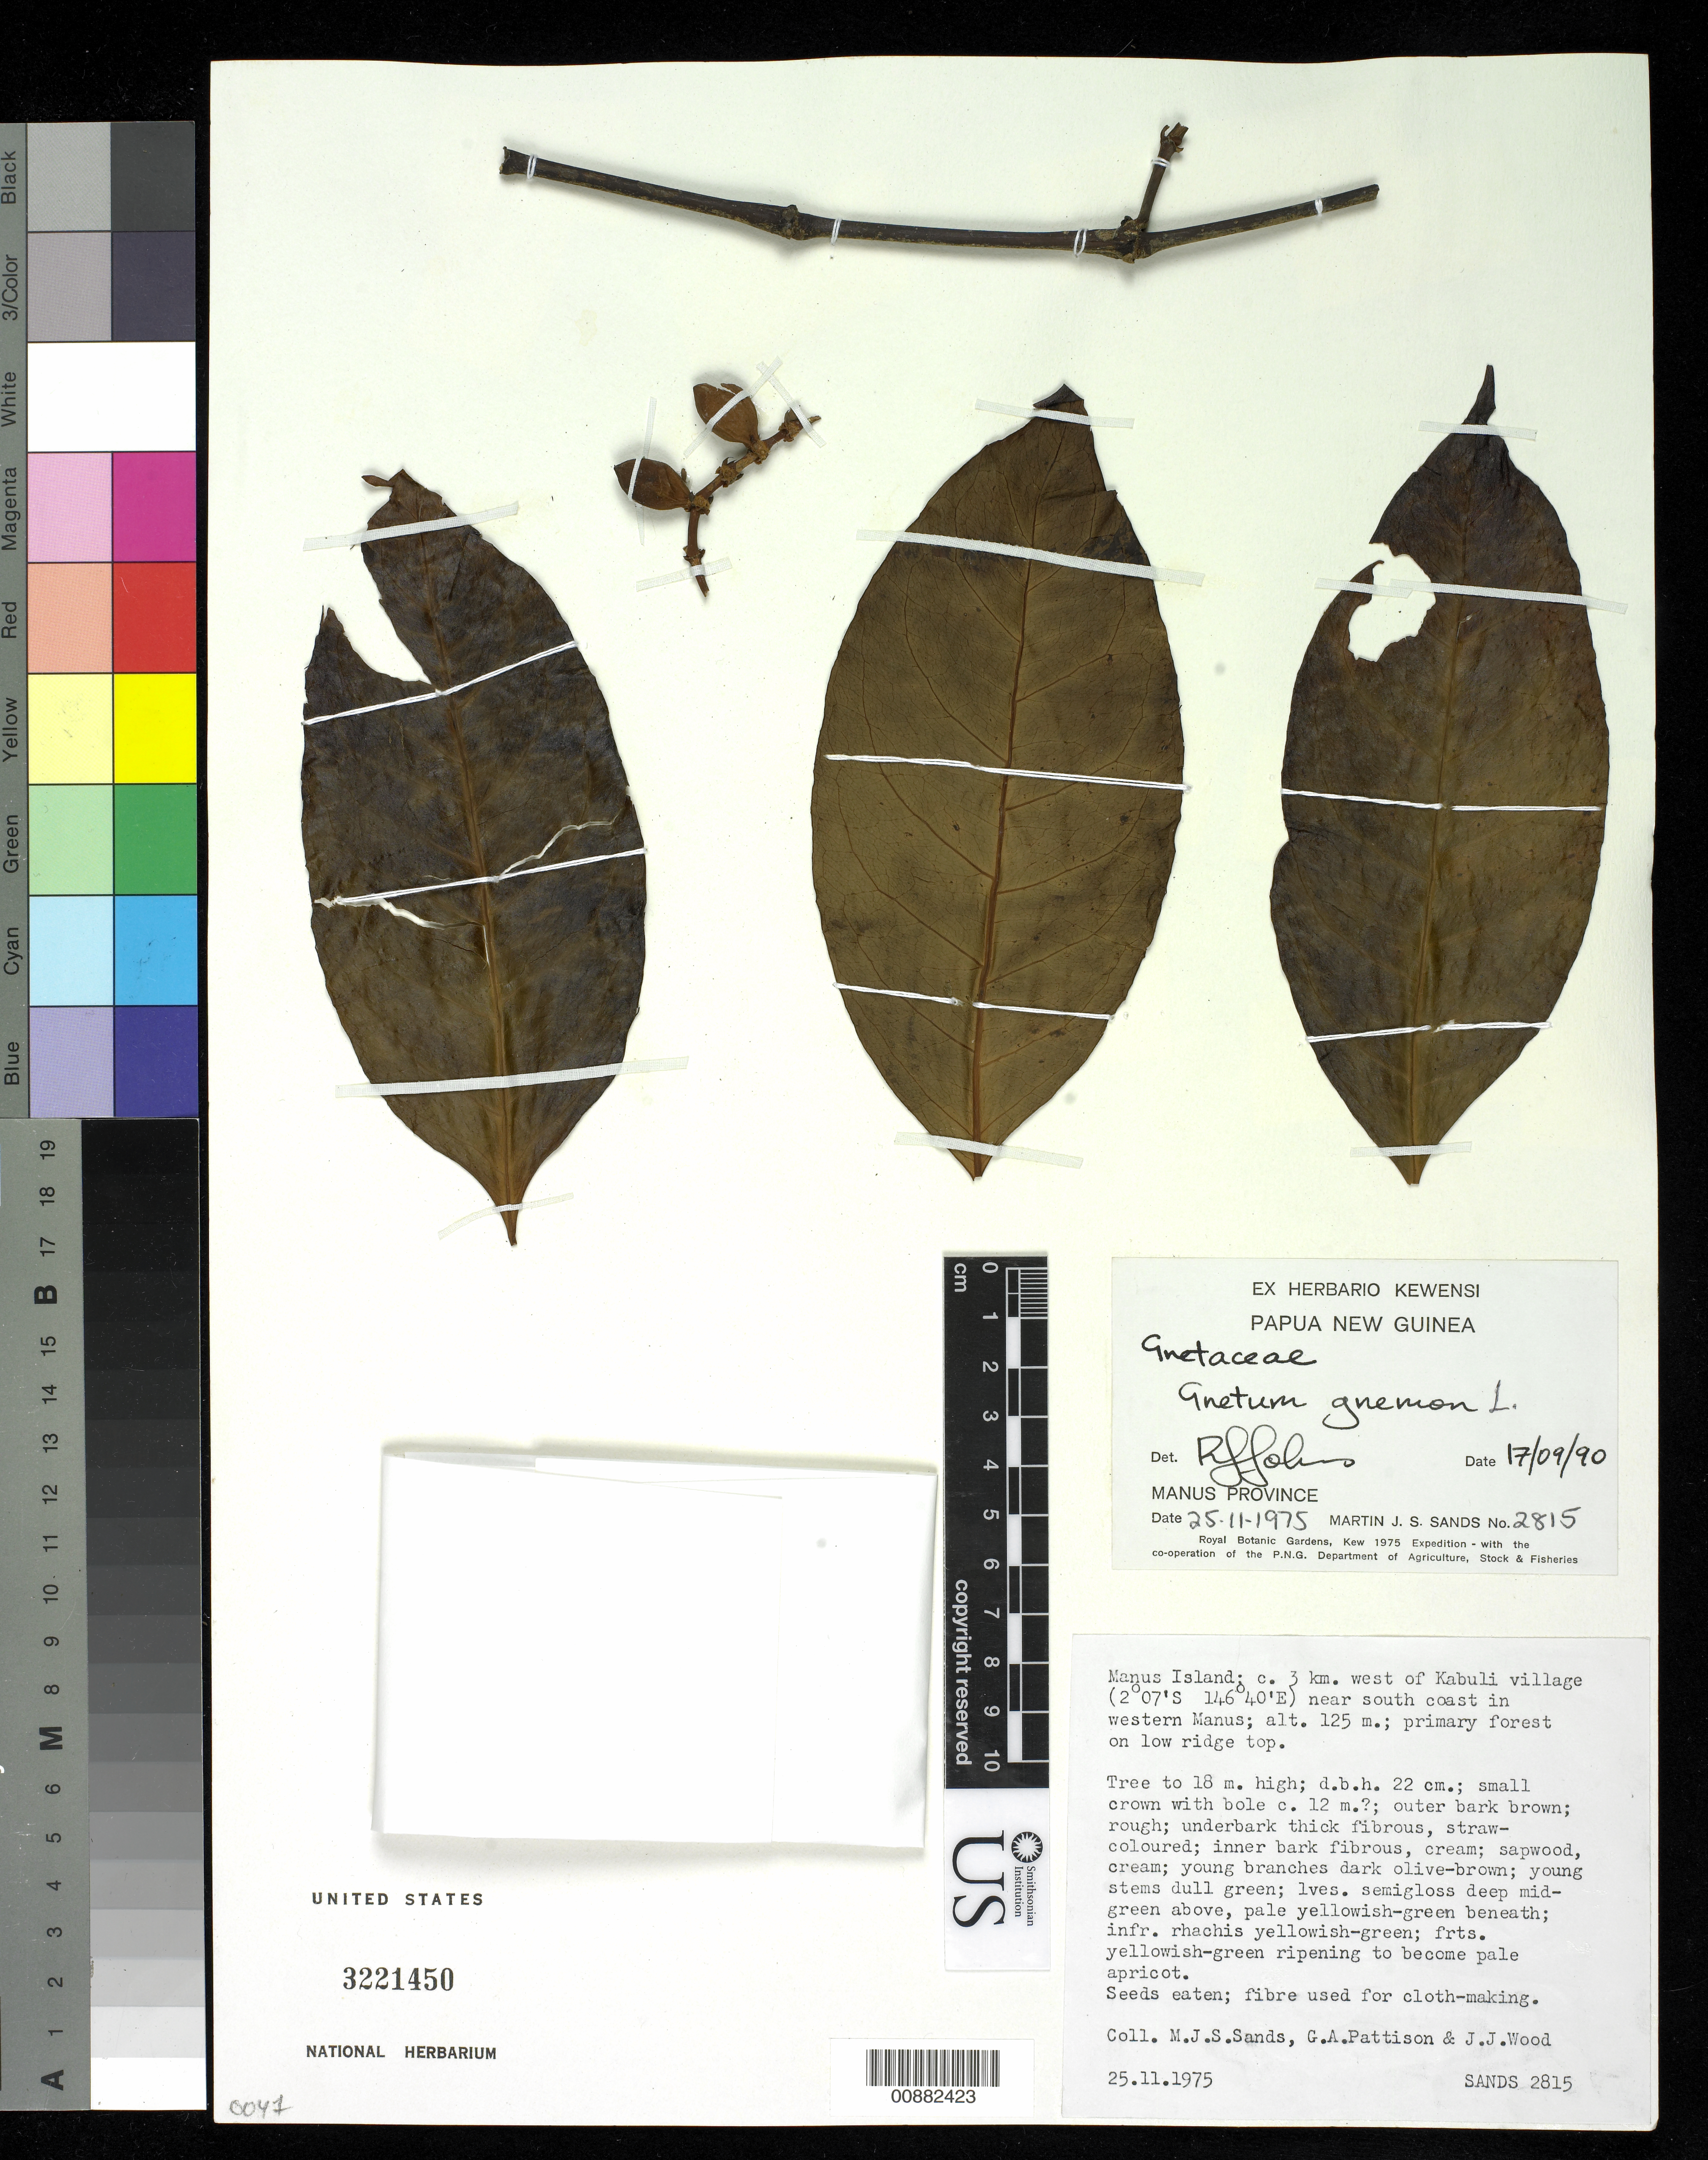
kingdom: Plantae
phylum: Tracheophyta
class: Gnetopsida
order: Gnetales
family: Gnetaceae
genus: Gnetum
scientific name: Gnetum gnemon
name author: L.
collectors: M. Sands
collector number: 2815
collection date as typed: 17 Sep 1990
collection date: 1990-09-17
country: Papua New Guinea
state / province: Manus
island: Manus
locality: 3 km. W of Kabuli village near S coast in western Manus.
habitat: Primary forest on low ridge top.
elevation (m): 125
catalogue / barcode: US 3221450